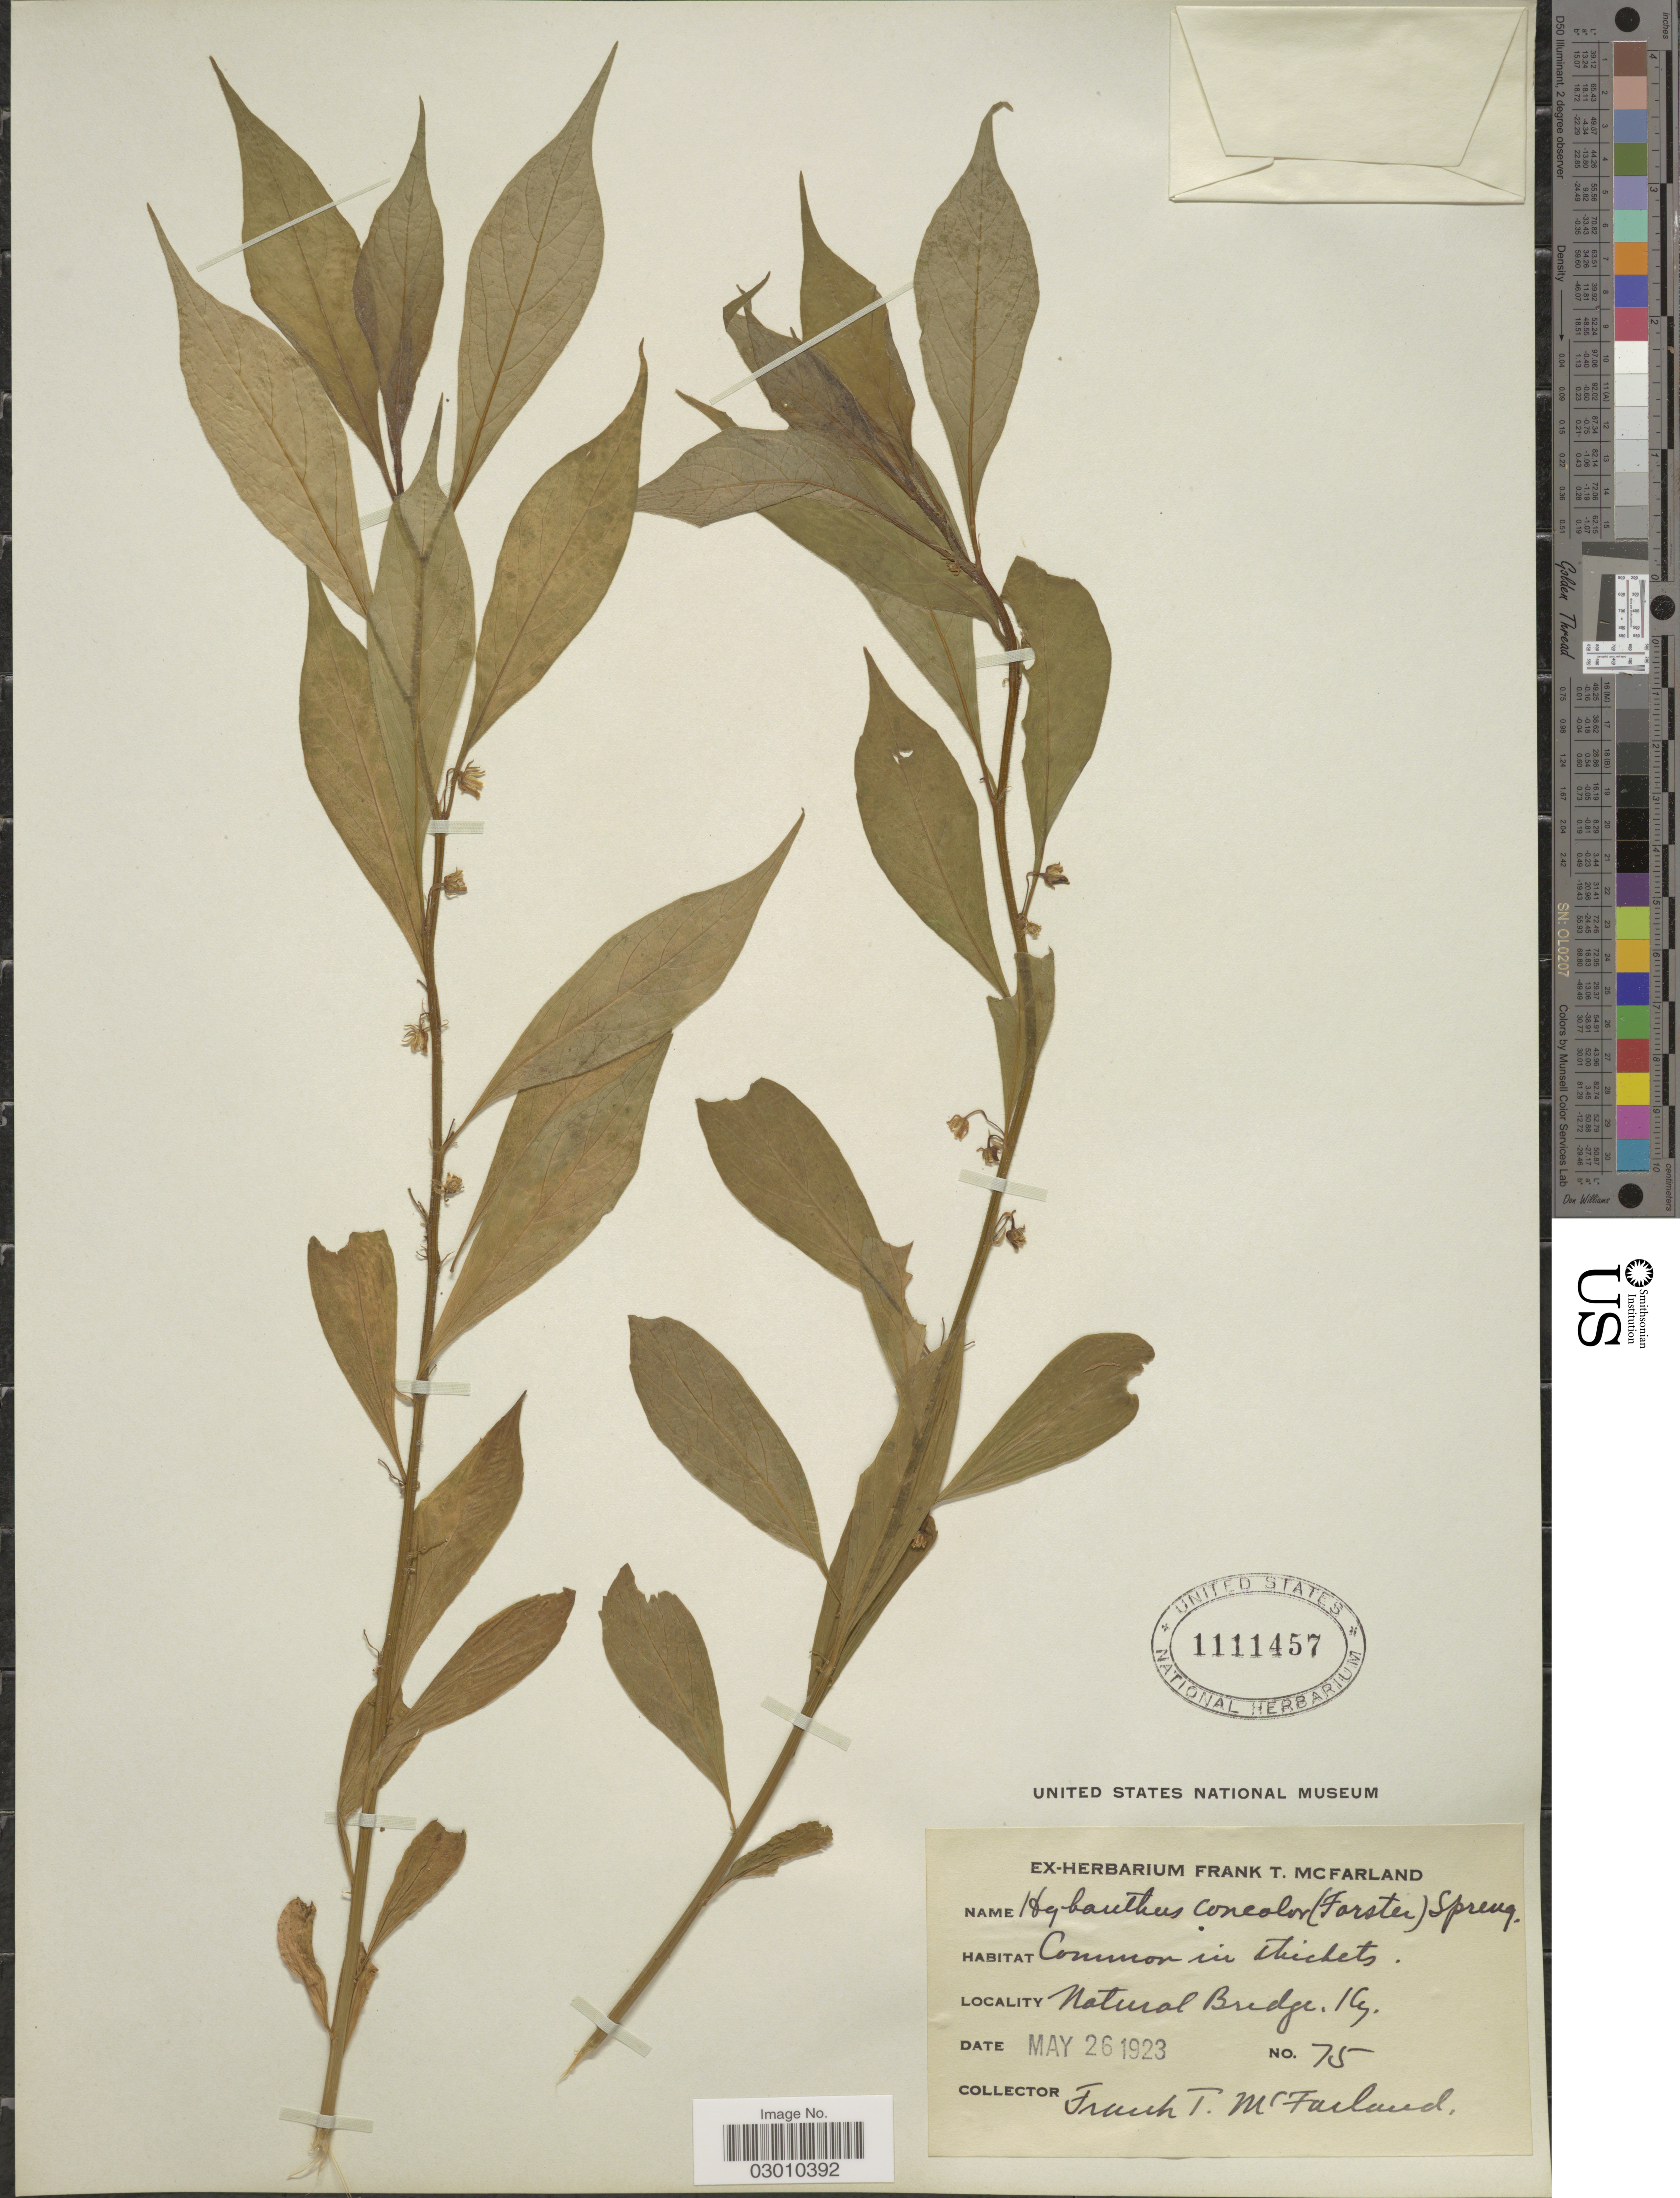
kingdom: Plantae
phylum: Tracheophyta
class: Magnoliopsida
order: Malpighiales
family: Violaceae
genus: Cubelium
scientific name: Cubelium concolor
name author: (T.F. Forst.) Raf. ex Britton & A. Br.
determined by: Strong, Mark T., (BOT), Smithsonian Institution - National Museum of Natural History (UNITED STATES)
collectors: F. McFarland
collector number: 75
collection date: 1923-05-26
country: United States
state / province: Kentucky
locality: Natural Bridge.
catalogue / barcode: US 1111457